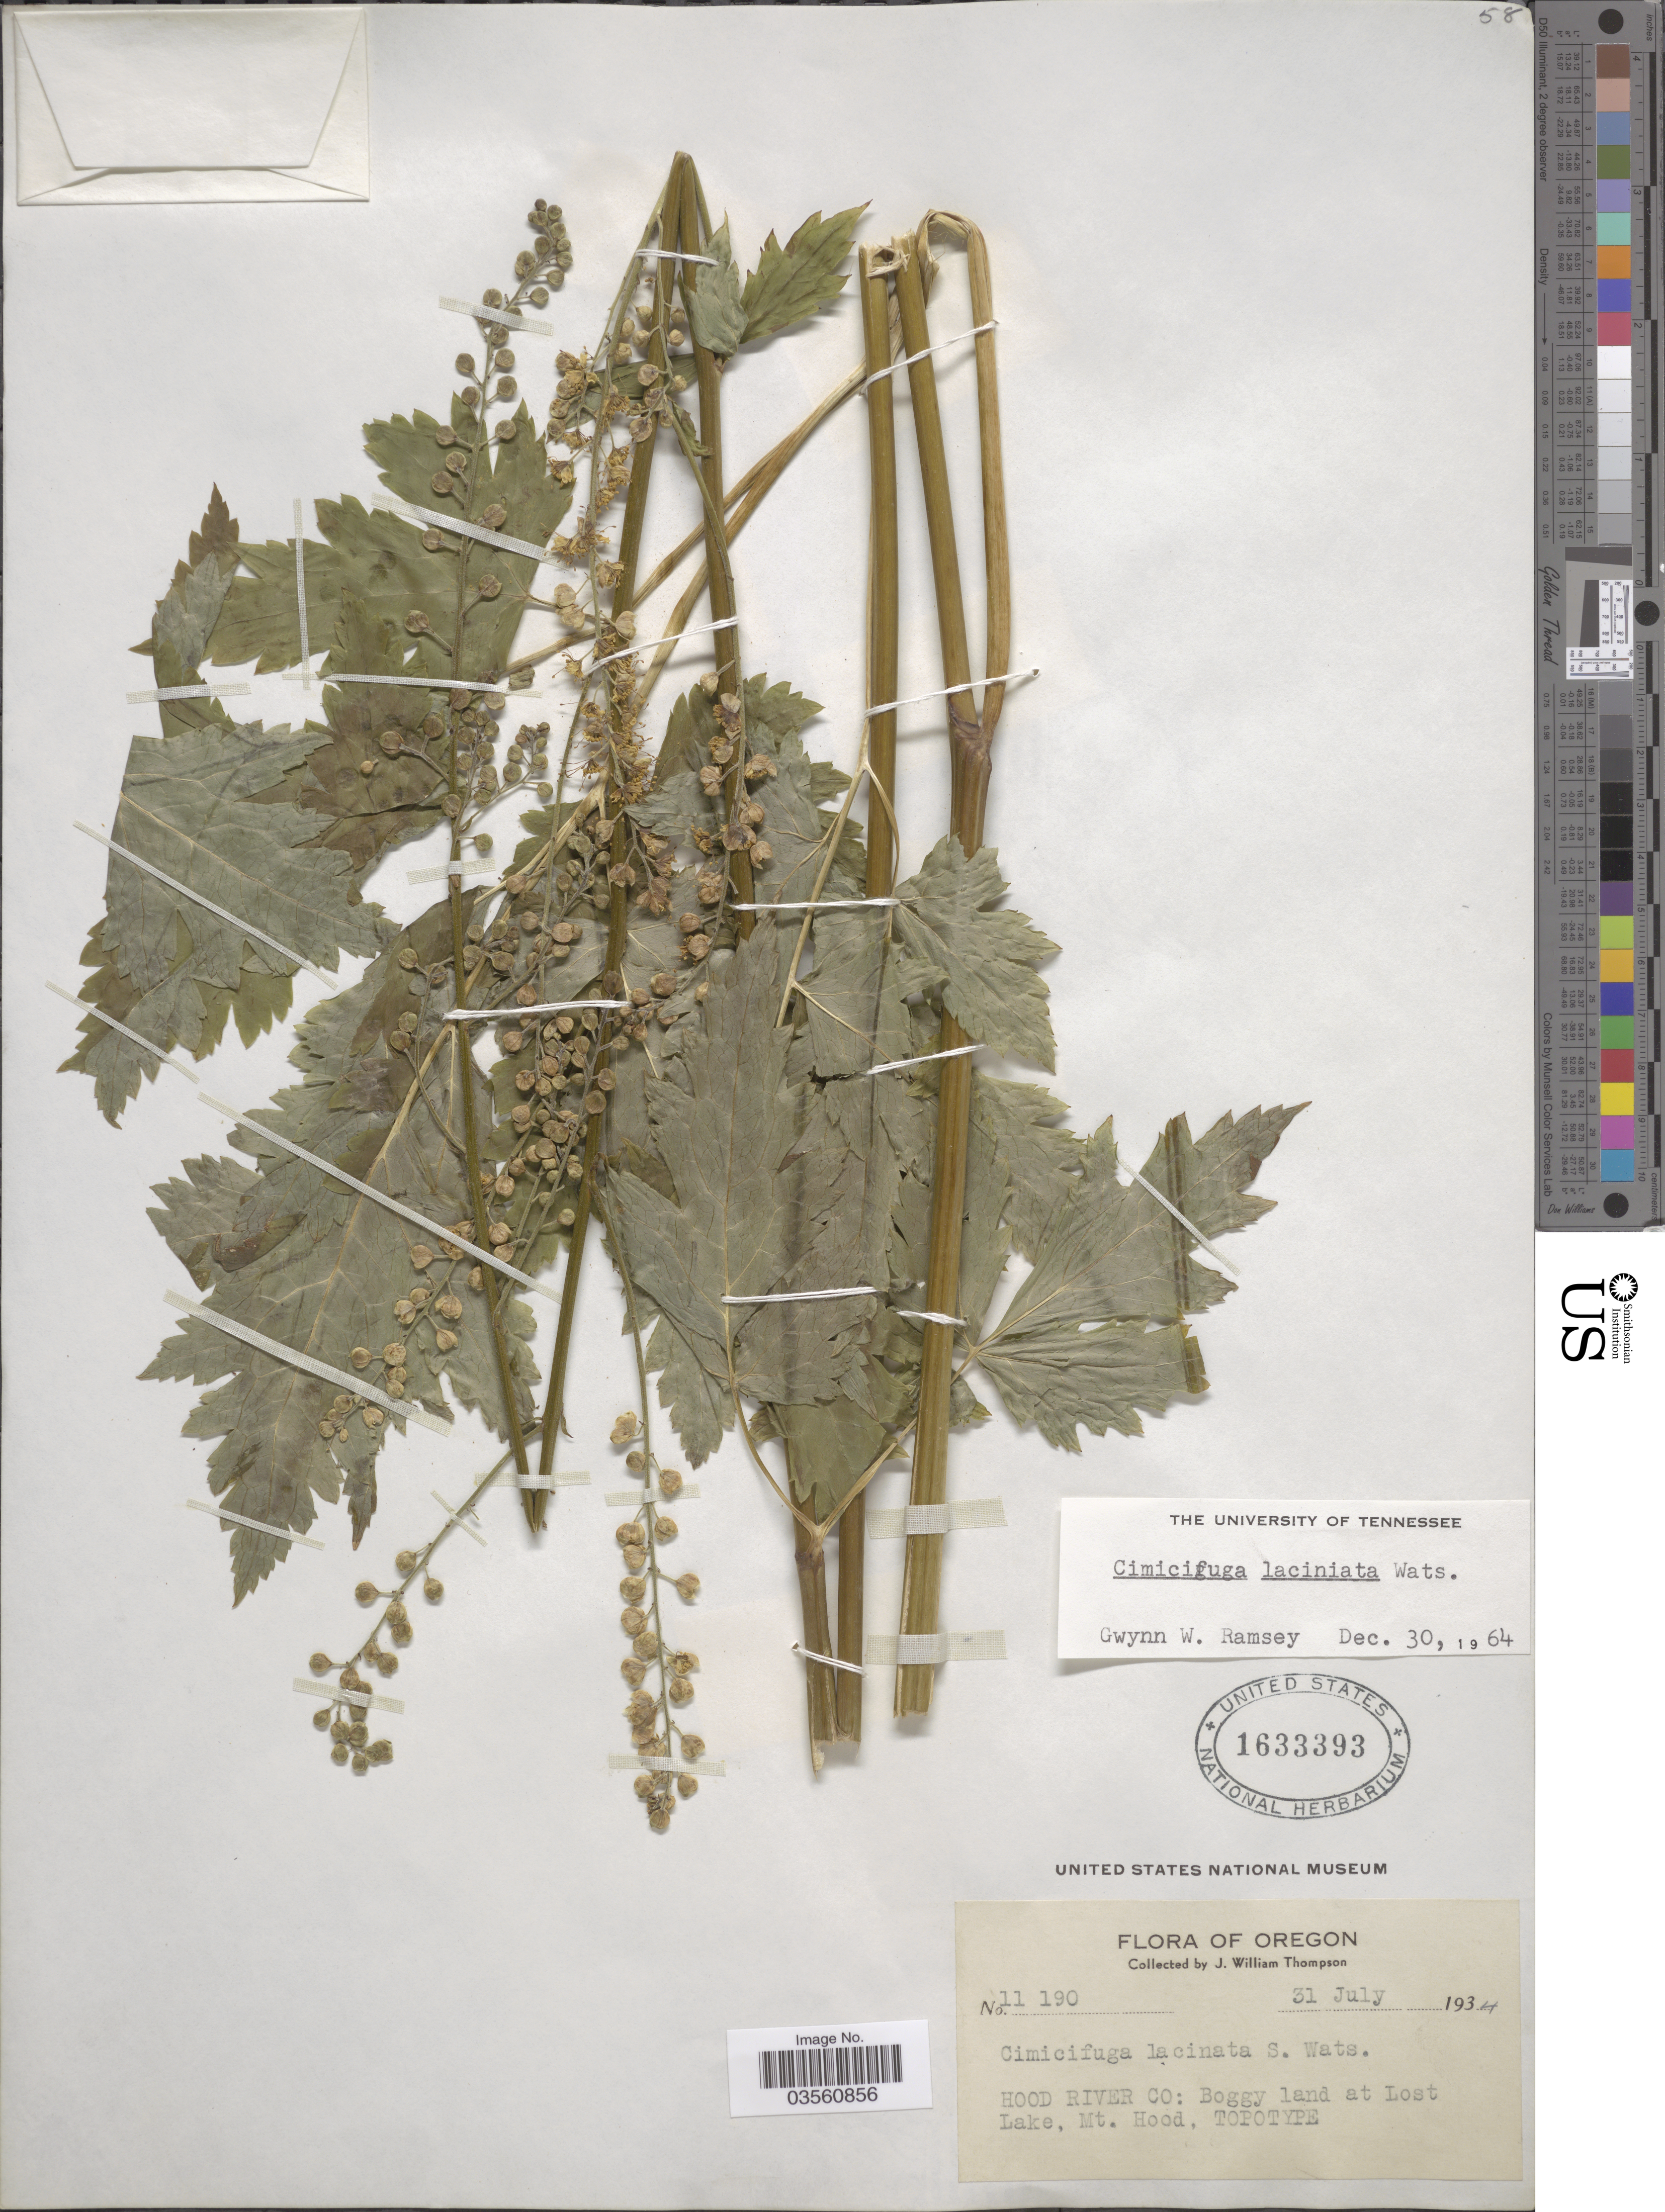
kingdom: Plantae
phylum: Tracheophyta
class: Magnoliopsida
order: Ranunculales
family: Ranunculaceae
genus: Actaea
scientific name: Actaea laciniata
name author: (S. Watson) J. Compton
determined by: Strong, M. T., (US), Smithsonian Institution - National Museum of Natural History (UNITED STATES)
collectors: J. W. Thompson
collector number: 11190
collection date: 1934-07-31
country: United States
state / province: Oregon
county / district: Hood River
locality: Hood River Co: Boggy land at Lost Lake, Mt. Hood.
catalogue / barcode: US 1633393